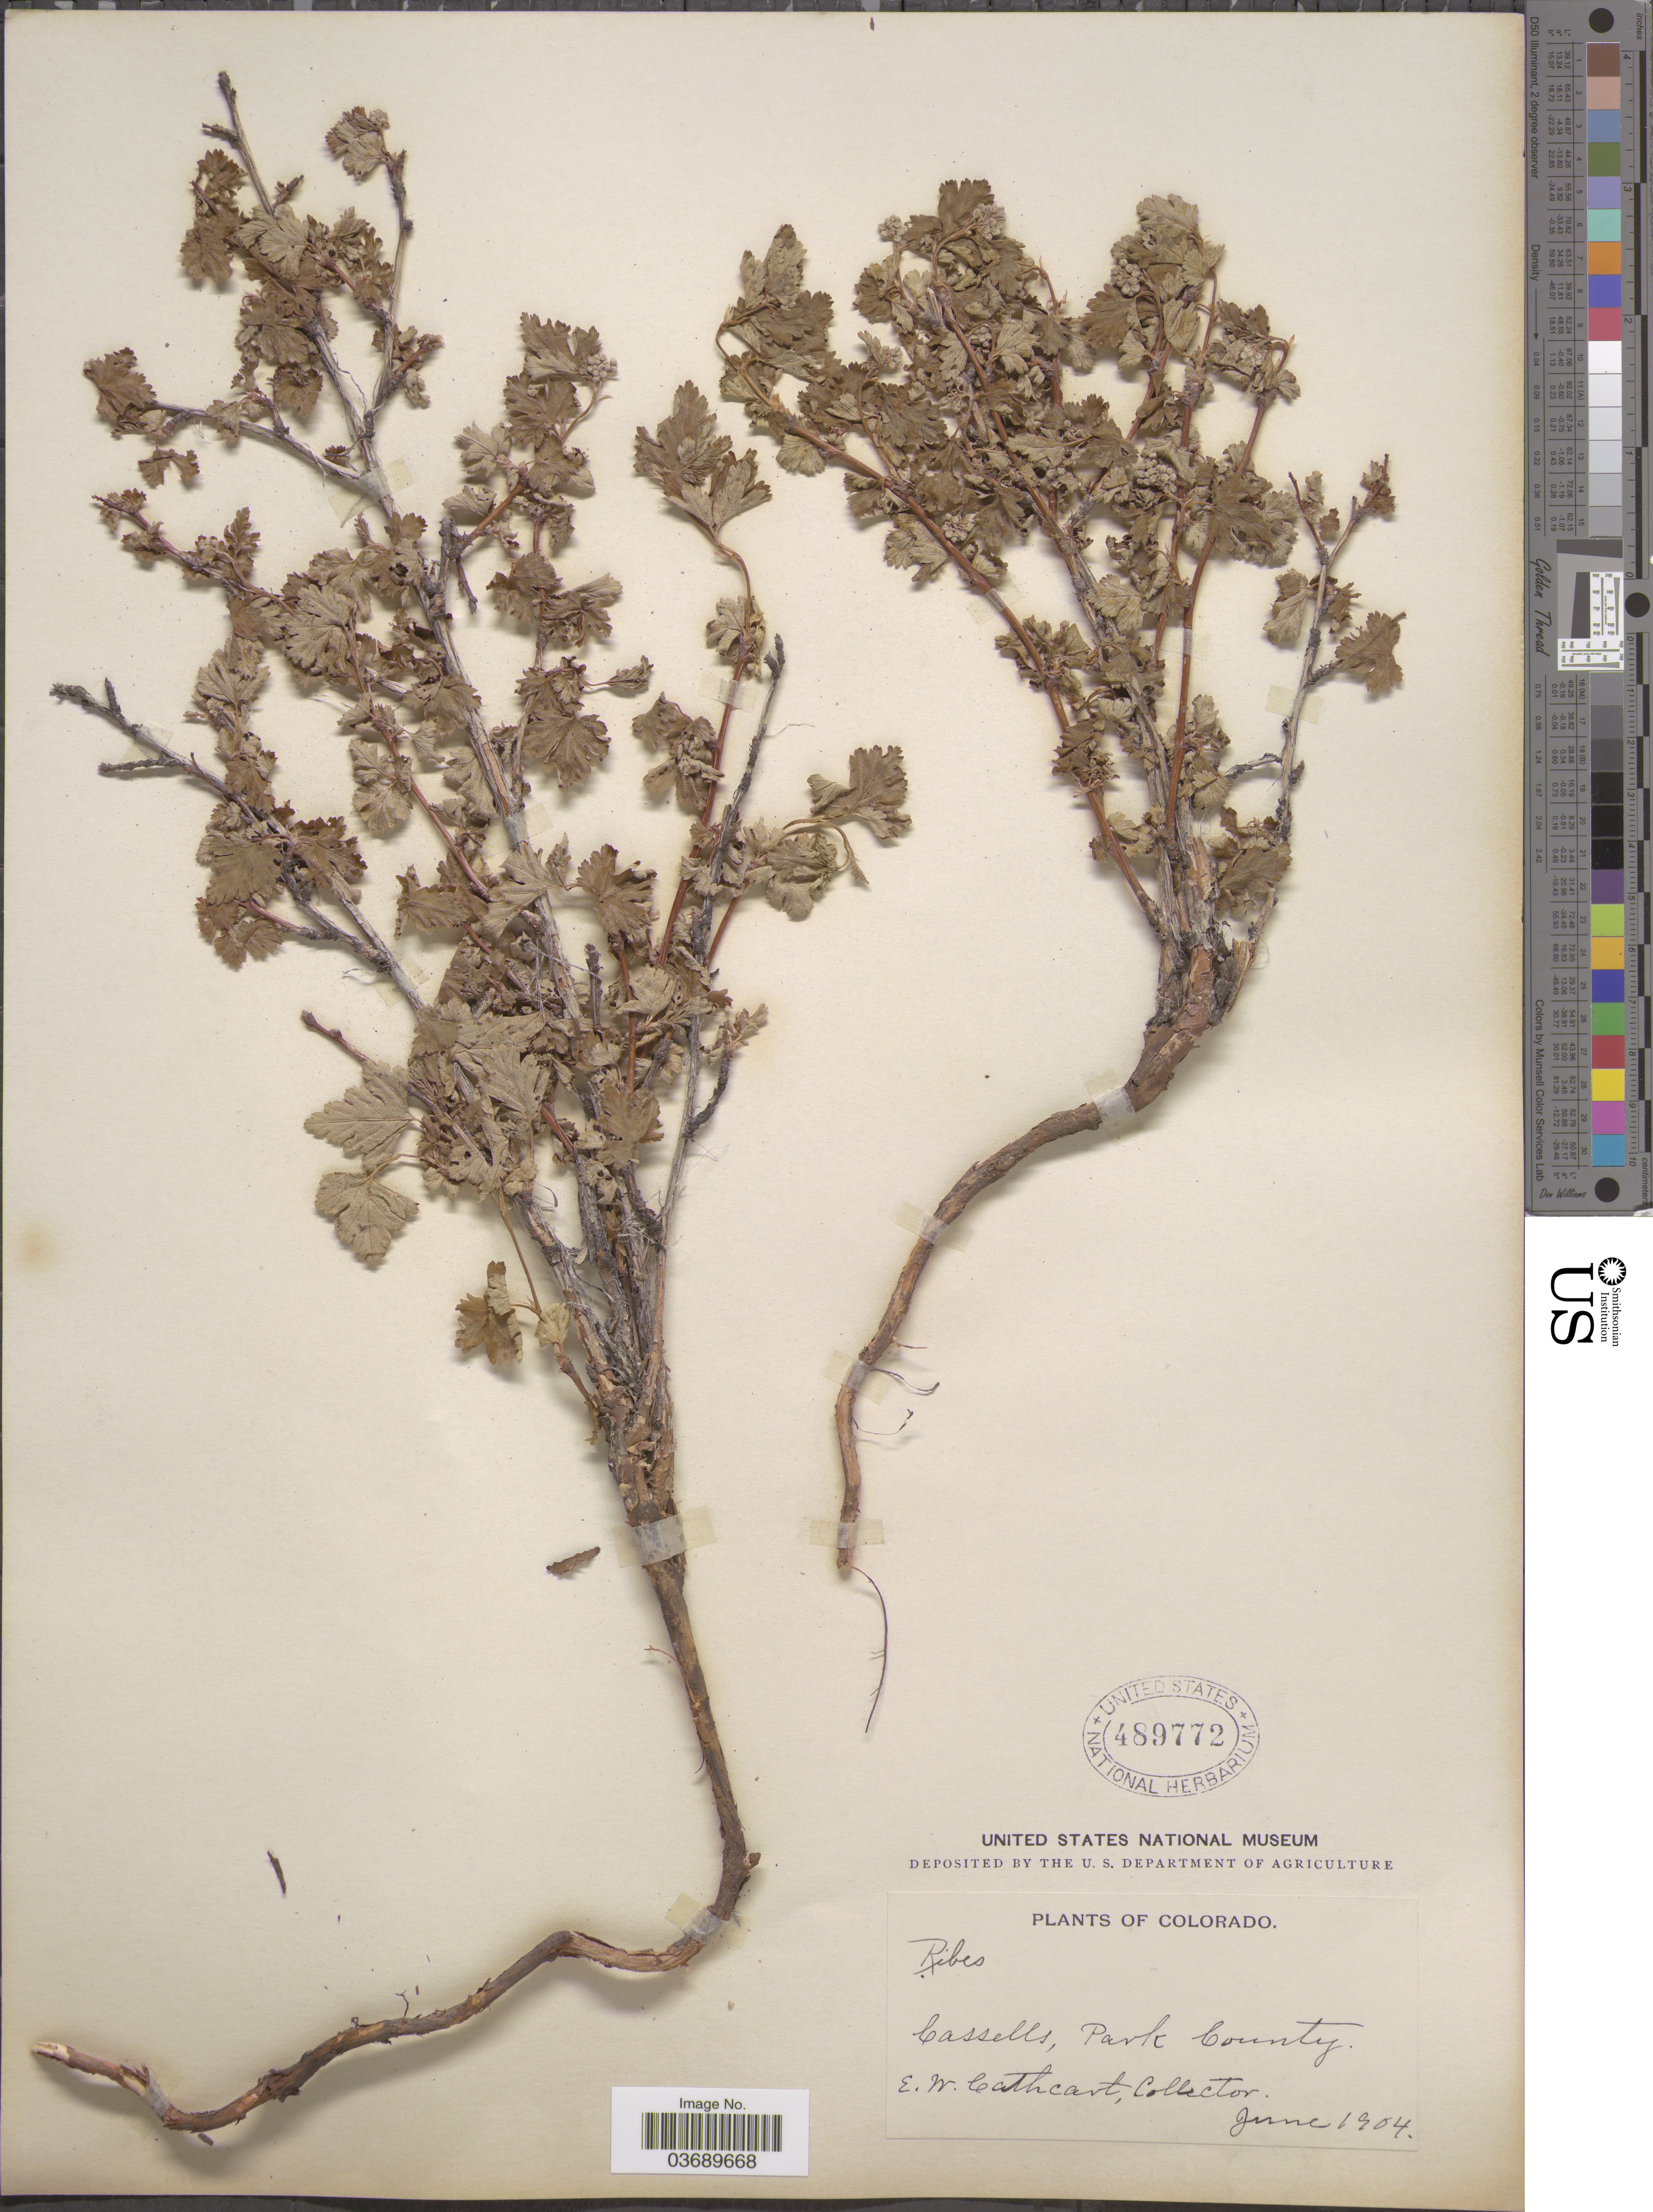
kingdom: Plantae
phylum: Tracheophyta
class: Magnoliopsida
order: Saxifragales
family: Grossulariaceae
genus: Ribes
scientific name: Ribes sp.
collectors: E. Cathcart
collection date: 1904-06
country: United States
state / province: Colorado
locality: Cassells, Park County.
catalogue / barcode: US 489772